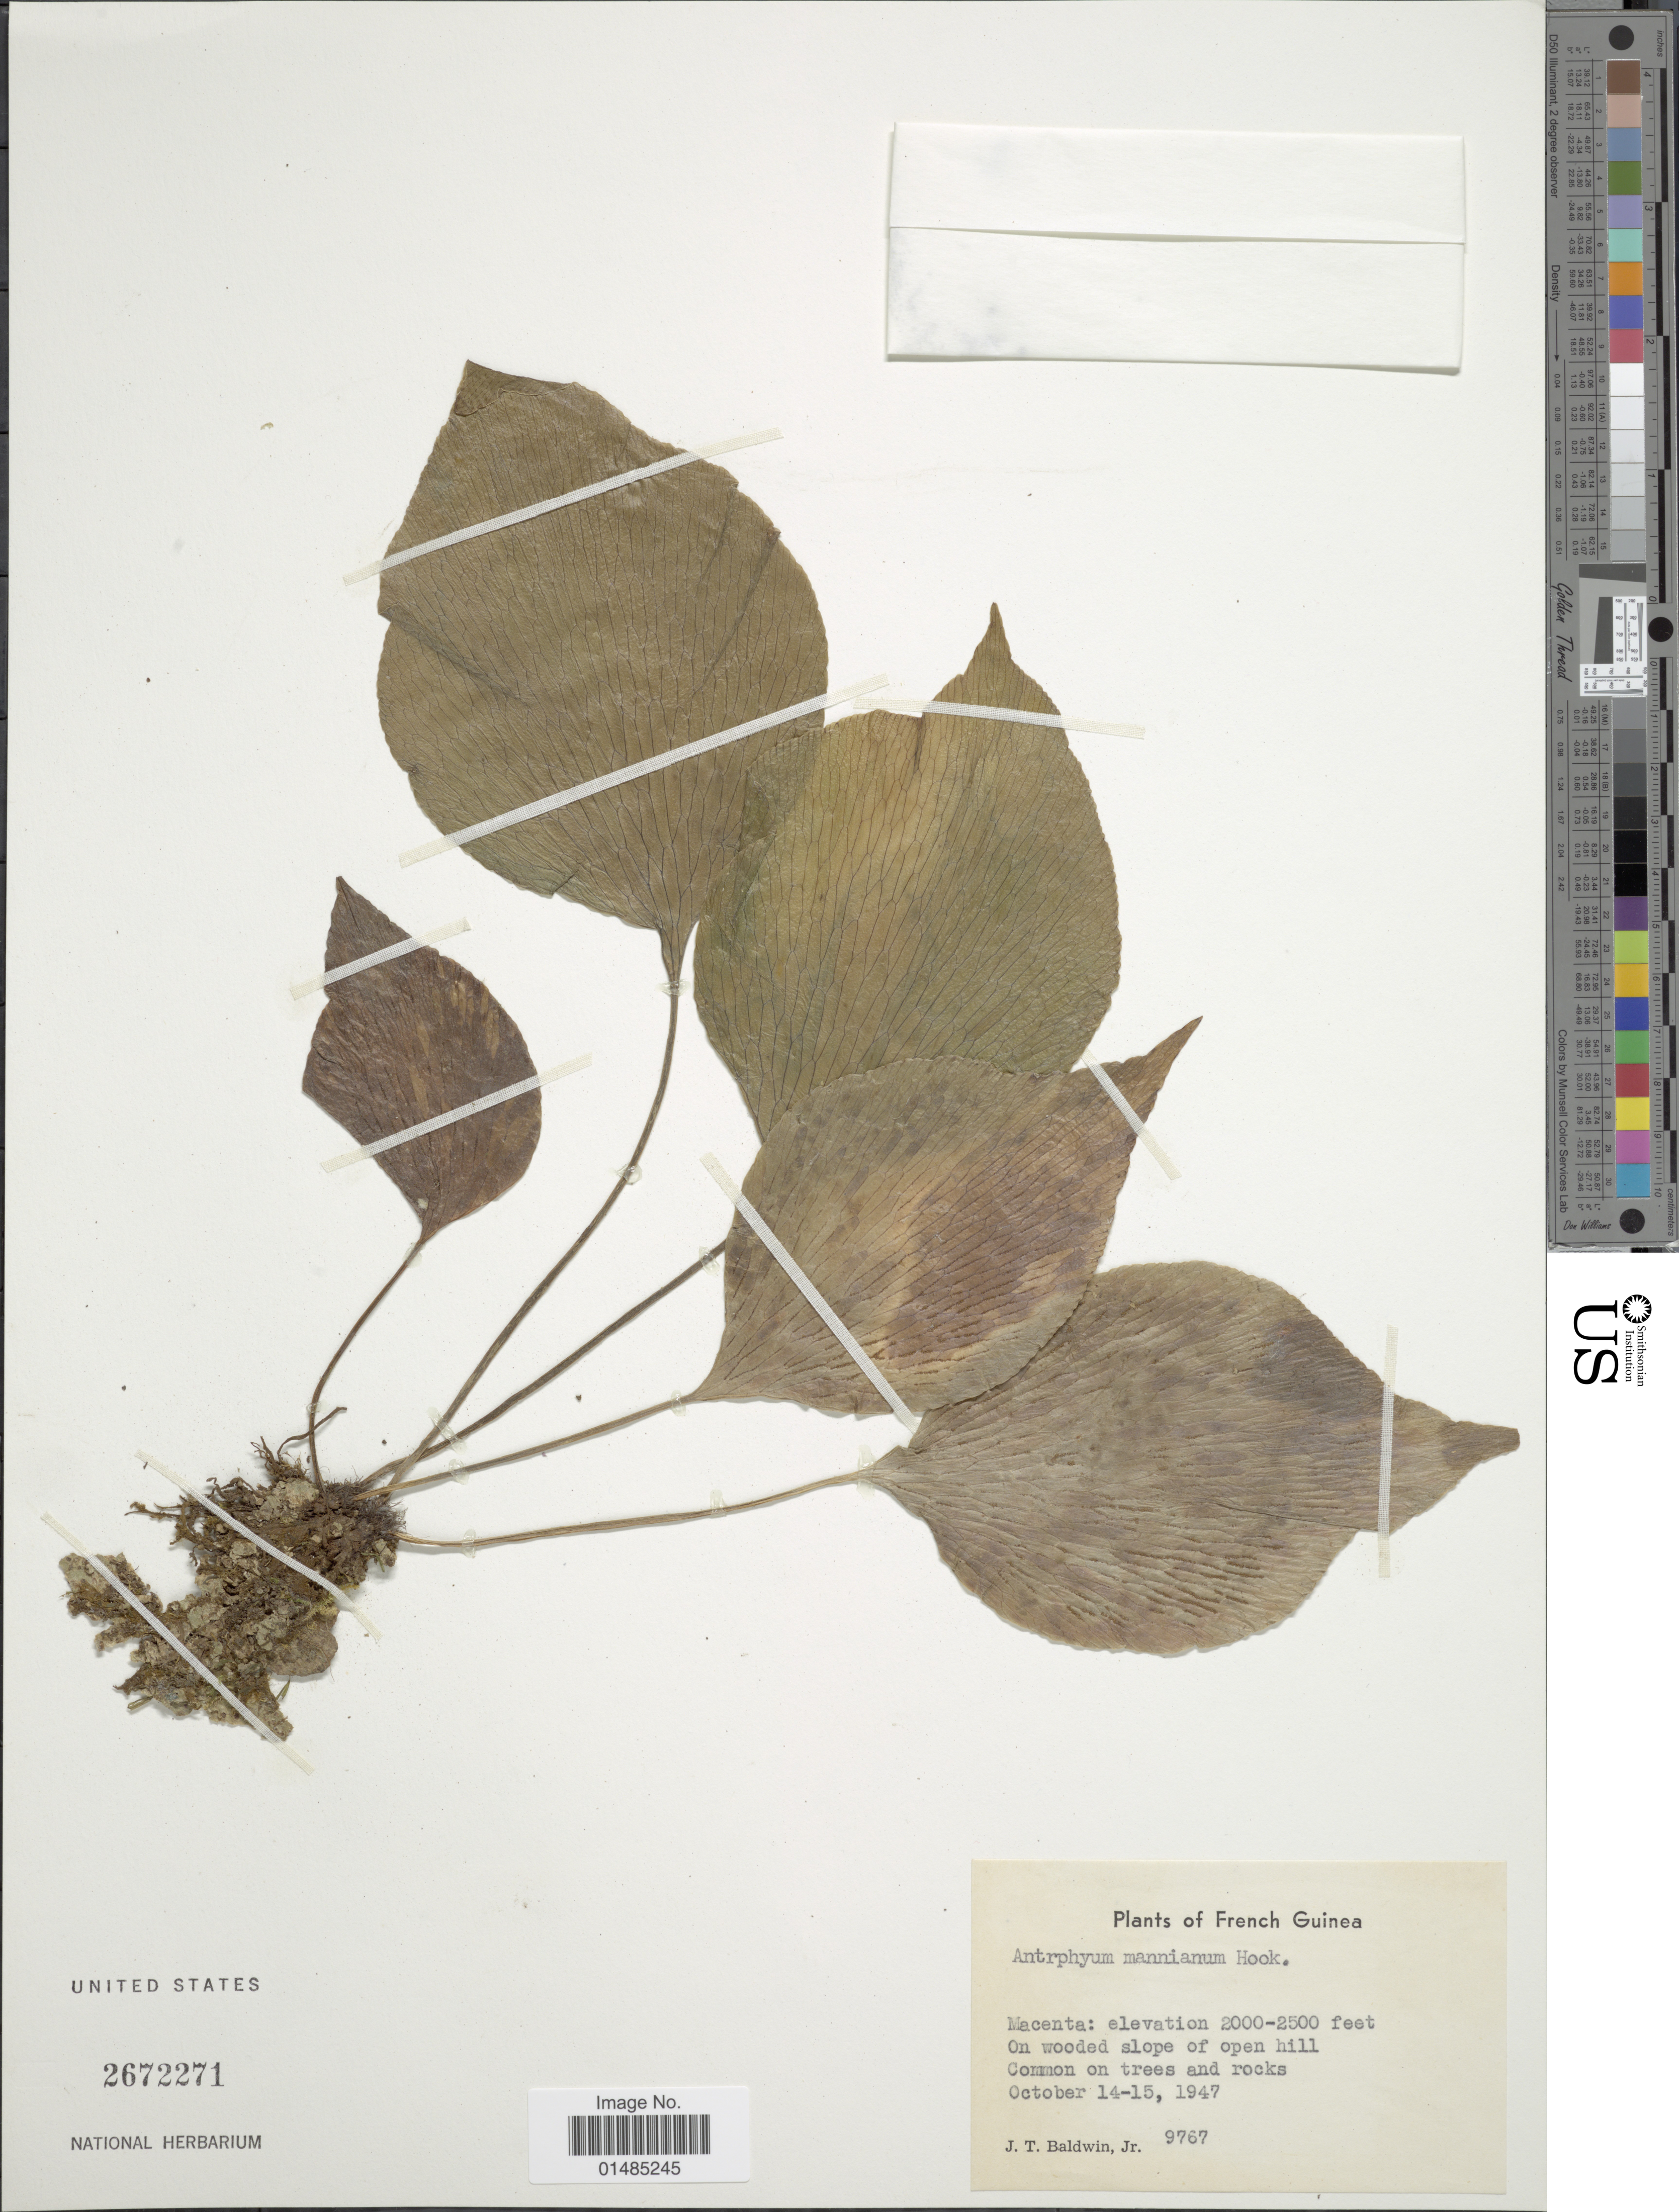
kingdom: Plantae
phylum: Tracheophyta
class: Polypodiopsida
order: Polypodiales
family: Pteridaceae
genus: Antrophyum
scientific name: Antrophyum mannianum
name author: Hook.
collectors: J. T. Baldwin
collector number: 9767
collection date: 1947-10-14/1947-10-15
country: French Guiana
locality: Macenta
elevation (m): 610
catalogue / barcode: US 2672271